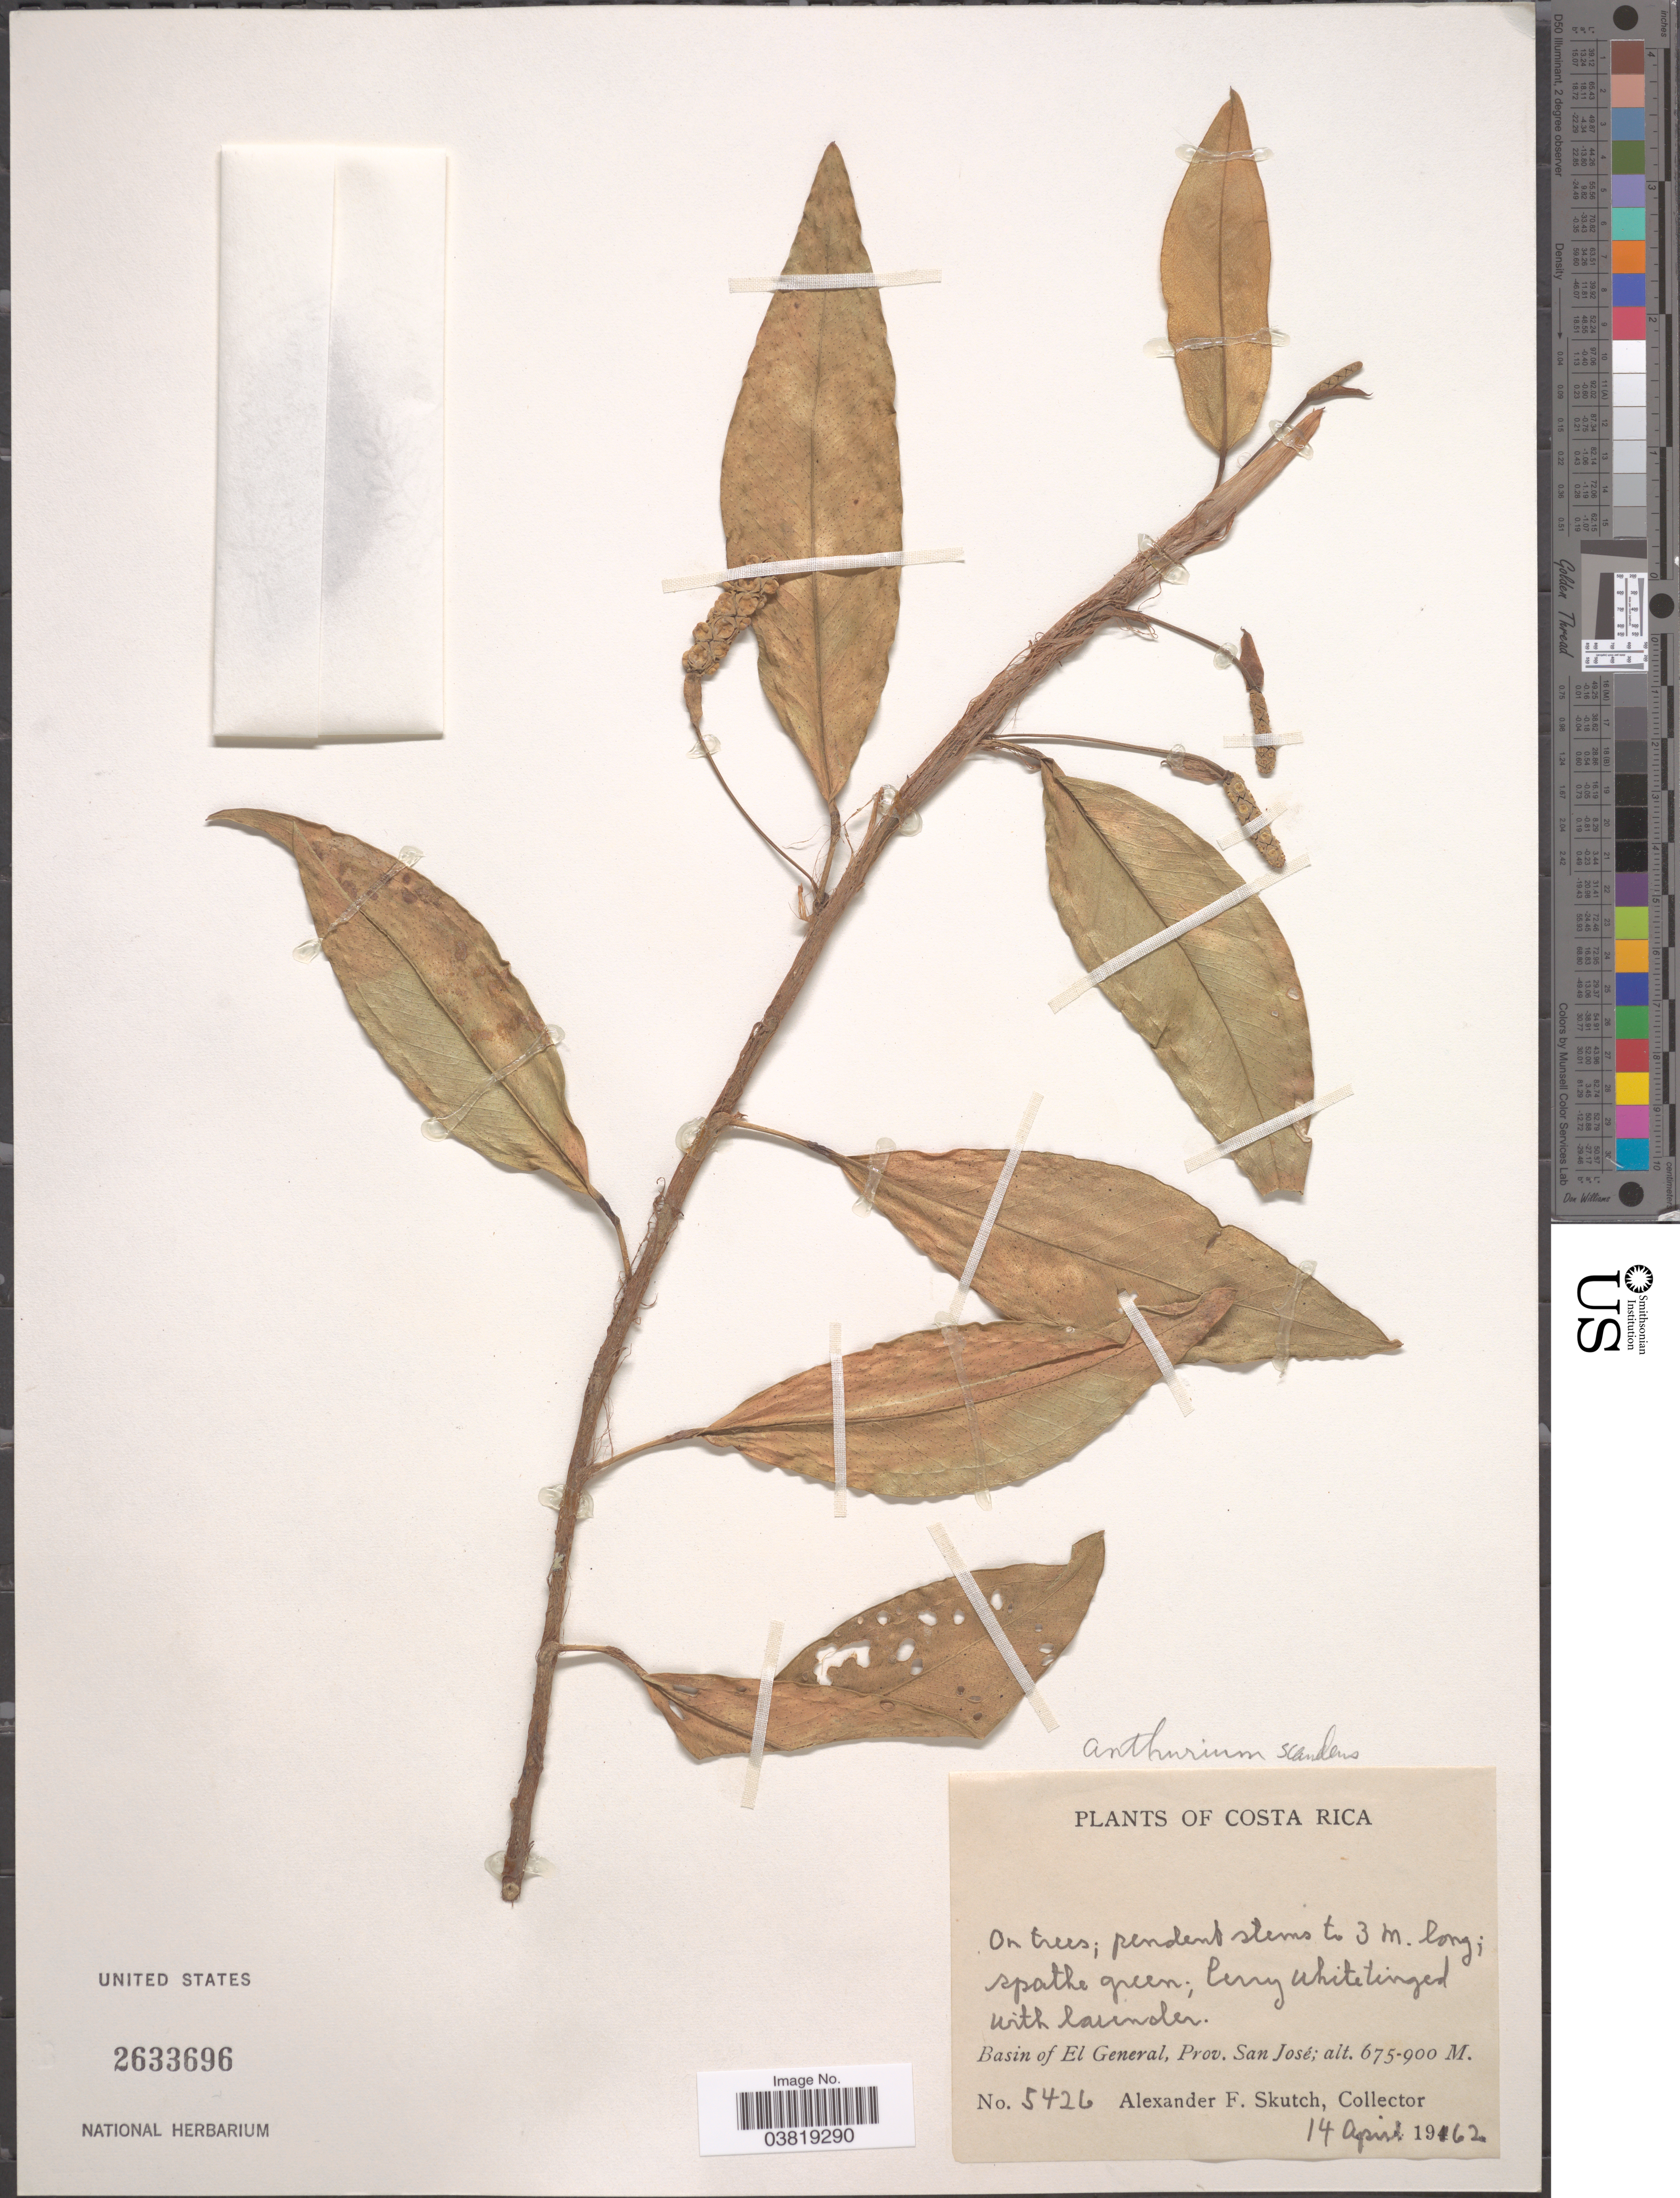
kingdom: Plantae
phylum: Tracheophyta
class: Liliopsida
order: Alismatales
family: Araceae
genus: Anthurium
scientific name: Anthurium scandens var. scandens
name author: (Aubl.) Engl.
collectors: A. F. Skutch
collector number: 5426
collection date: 1962-04-14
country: Costa Rica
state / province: San José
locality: Basin of El General.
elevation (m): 675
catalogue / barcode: US 2633696